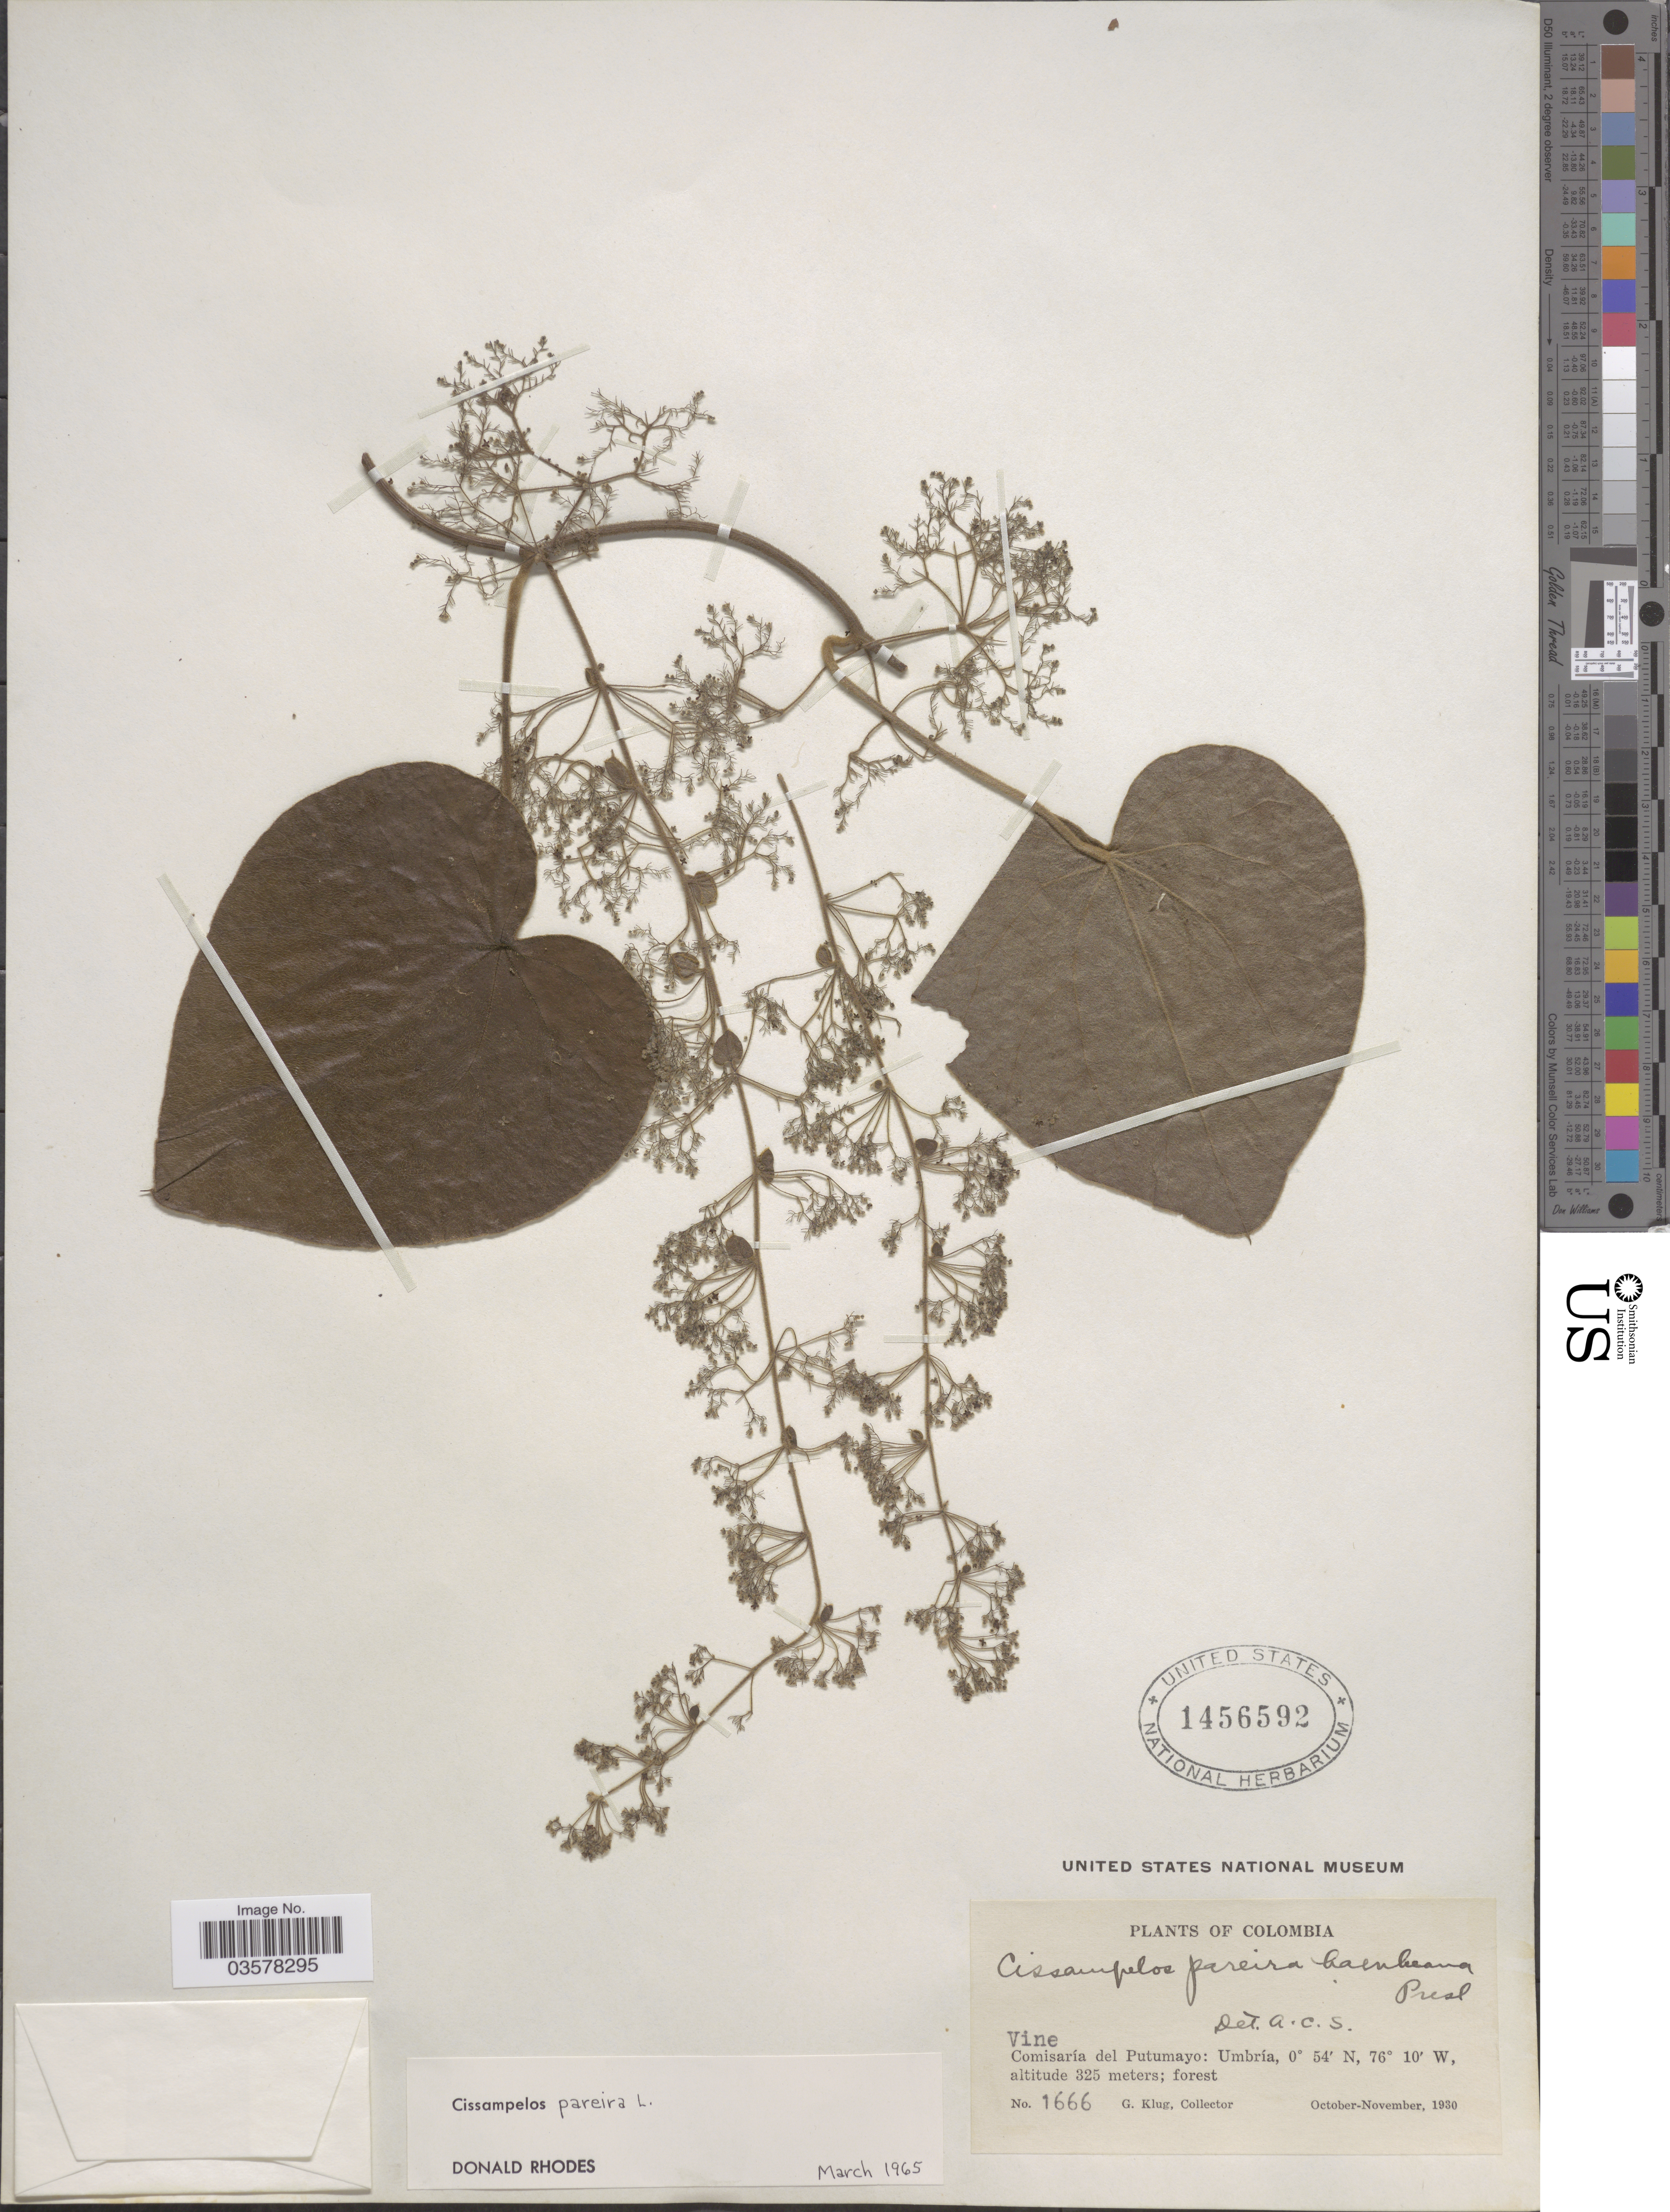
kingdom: Plantae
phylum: Tracheophyta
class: Magnoliopsida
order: Ranunculales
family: Menispermaceae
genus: Cissampelos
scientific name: Cissampelos pareira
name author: L.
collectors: G. Klug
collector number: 1666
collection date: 1930-10/1930-11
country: Colombia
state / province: Putumayo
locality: Comisaría del Putumayo: Umbría.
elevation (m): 325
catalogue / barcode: US 1456592